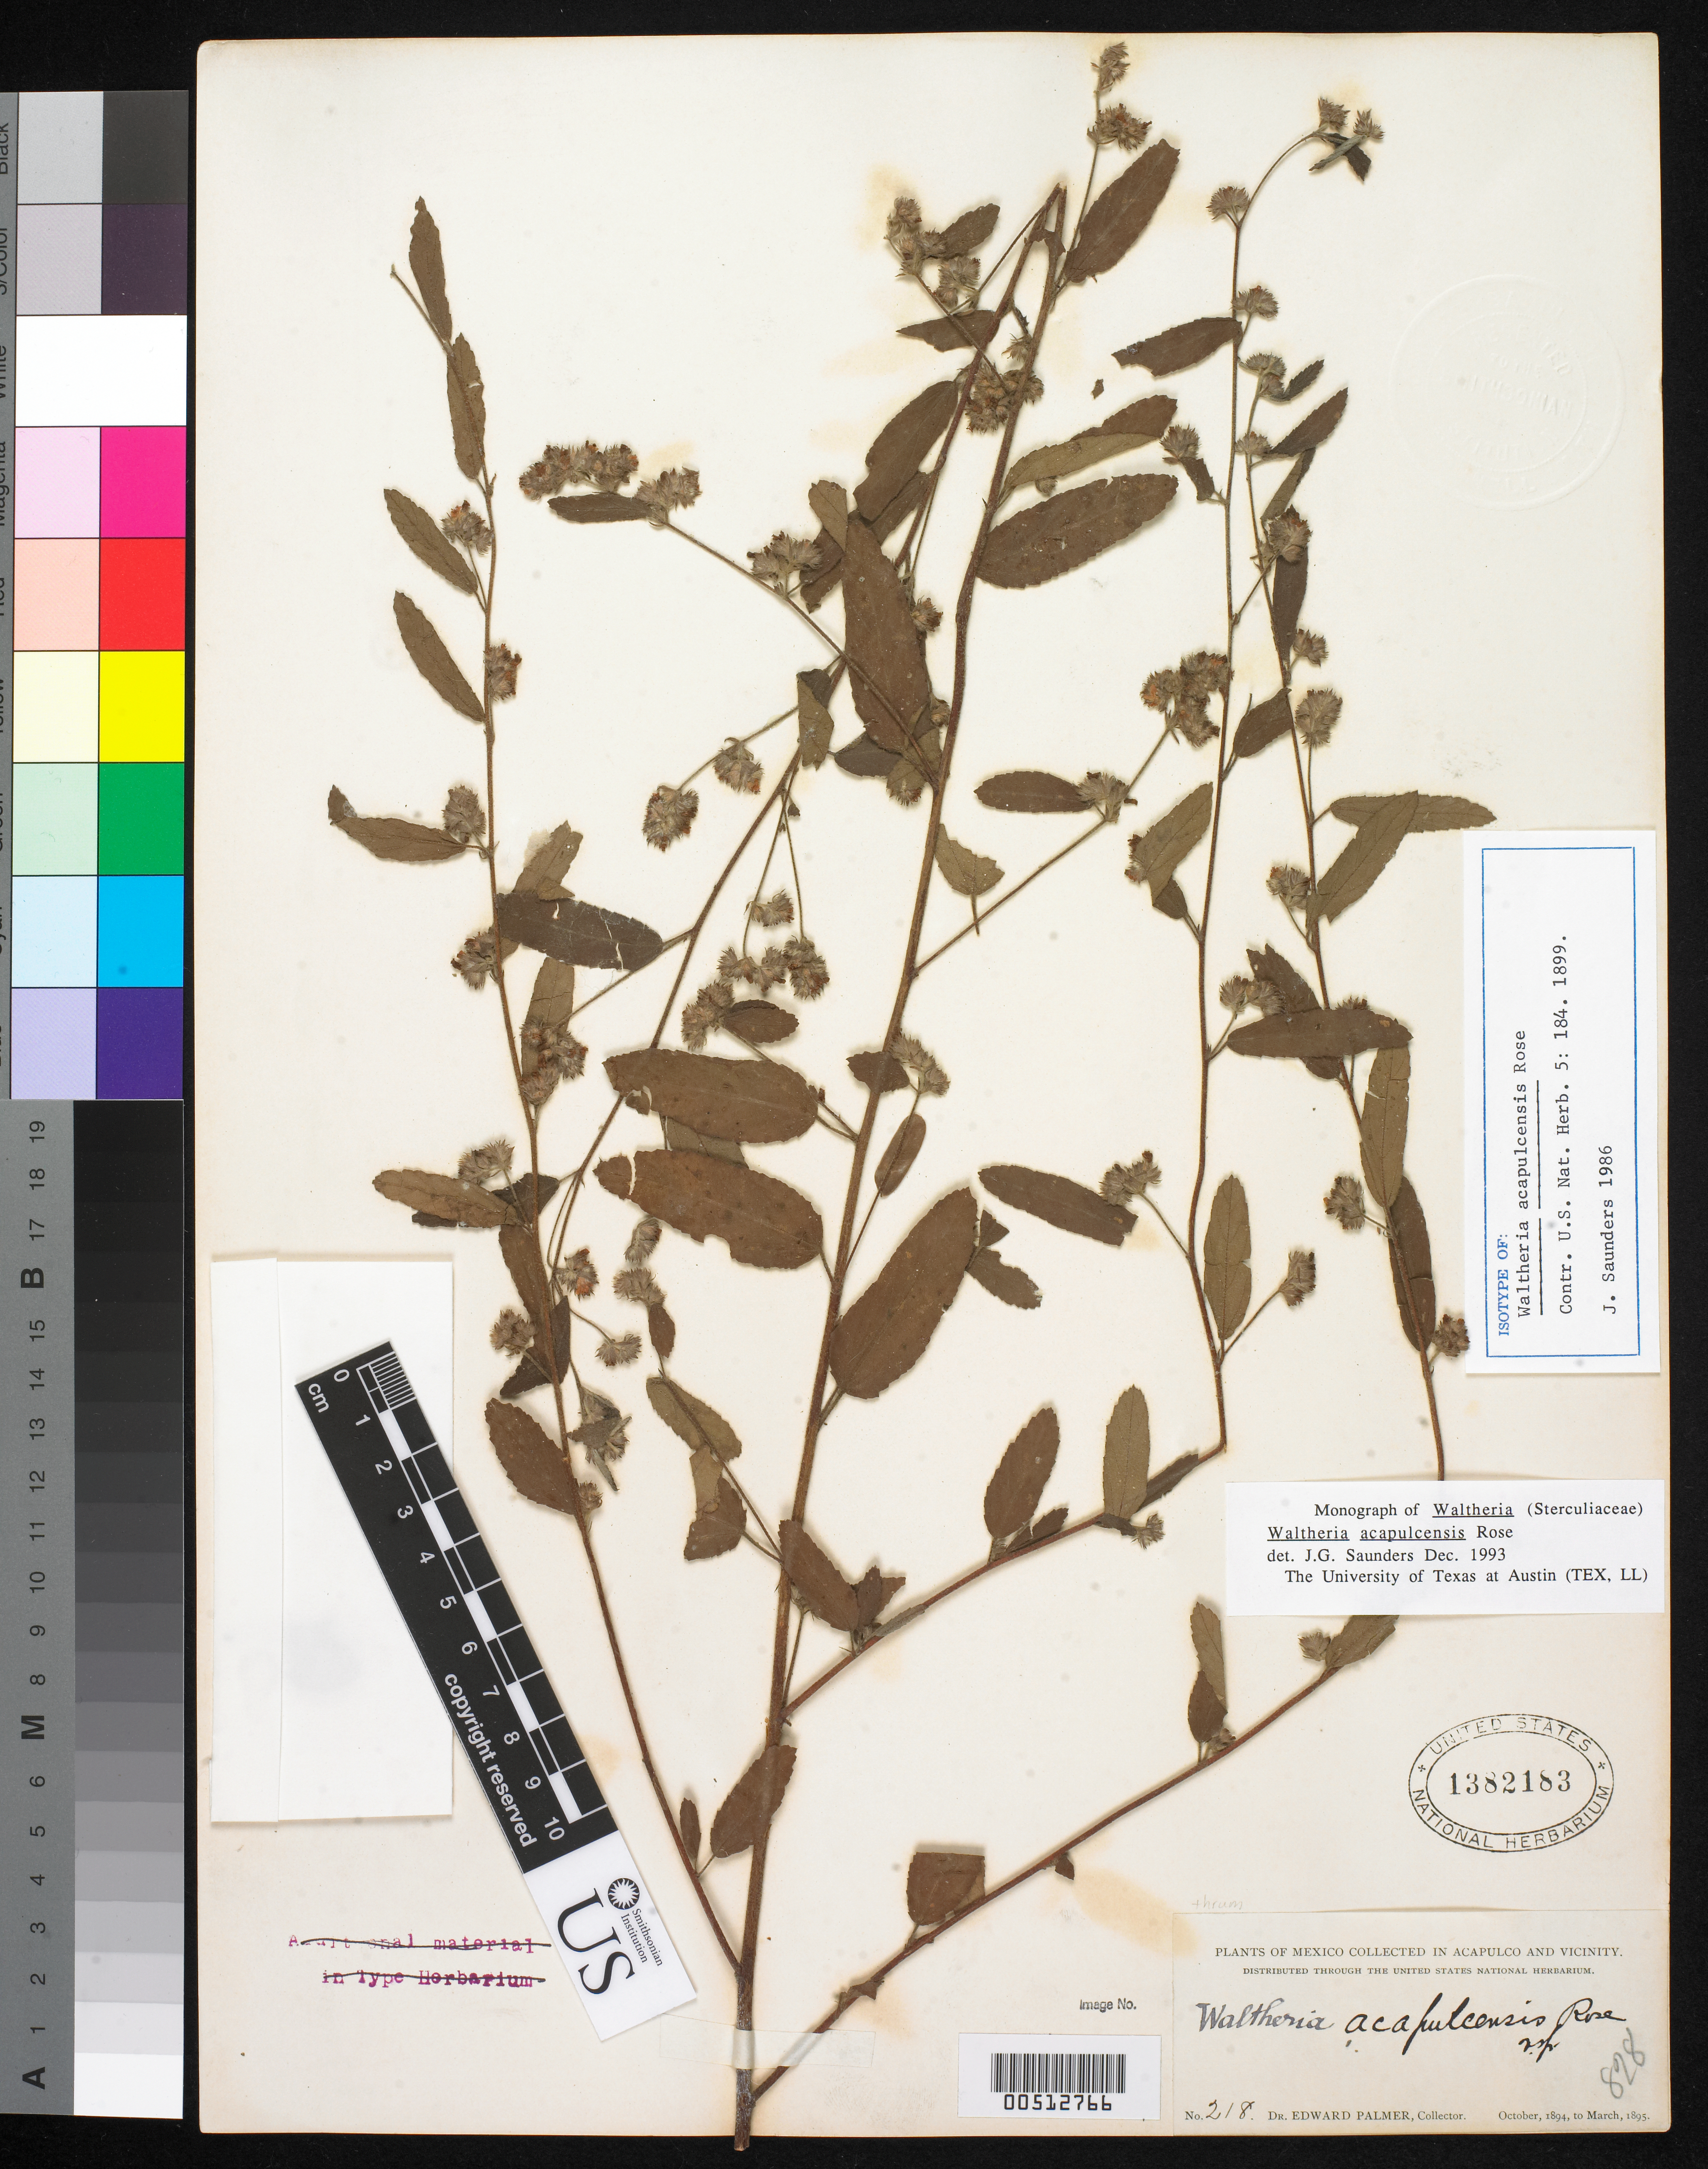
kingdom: Plantae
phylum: Tracheophyta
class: Magnoliopsida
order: Malvales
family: Malvaceae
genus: Waltheria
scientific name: Waltheria acapulcensis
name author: Rose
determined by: Saunders, J. G.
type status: Isotype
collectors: E. Palmer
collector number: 218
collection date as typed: Oct 1894 to -- Mar 1895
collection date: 1894-10/1895-03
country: Mexico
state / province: Guerrero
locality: Acapulco and vicinity.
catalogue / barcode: US 1382183